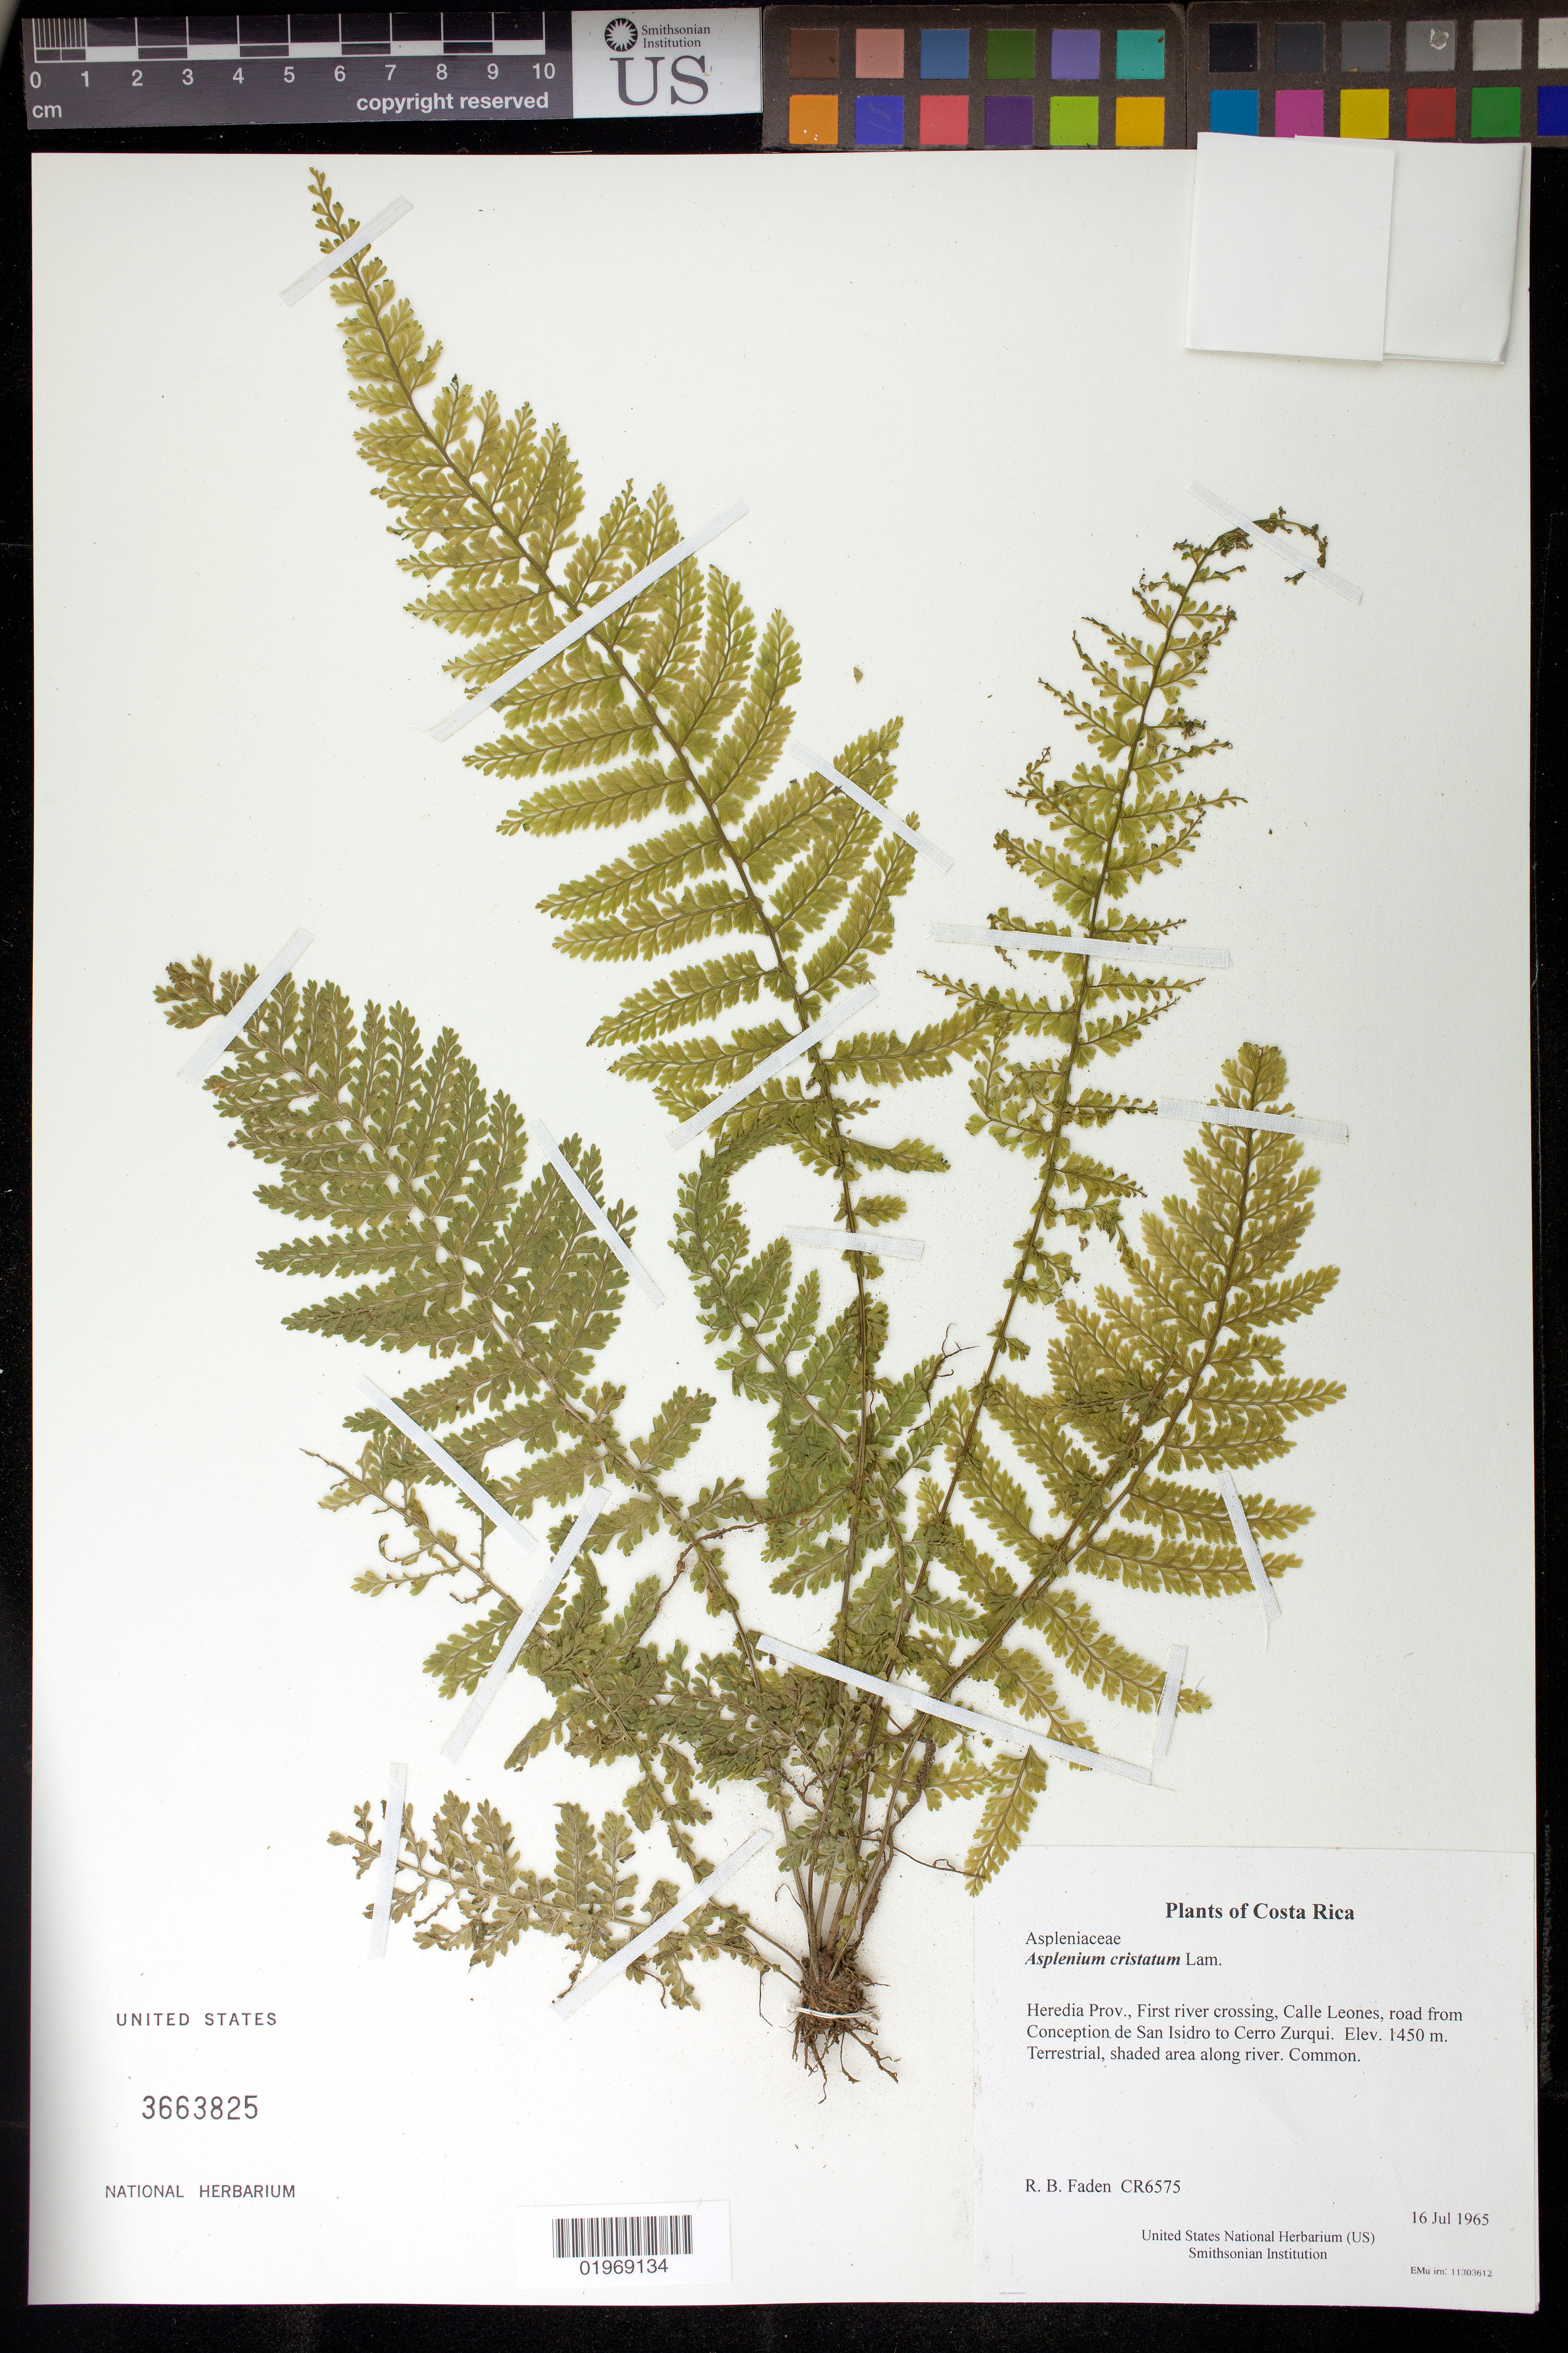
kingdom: Plantae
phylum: Tracheophyta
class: Polypodiopsida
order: Polypodiales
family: Aspleniaceae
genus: Asplenium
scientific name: Asplenium cristatum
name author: Lam.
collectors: R. B. Faden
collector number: CR6575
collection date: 1965-07-16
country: Costa Rica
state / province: Heredia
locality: First river crossing, Calle Leones, road from Conception de San Isidro to Cerro Zurqui.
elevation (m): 1450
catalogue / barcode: US 3663825